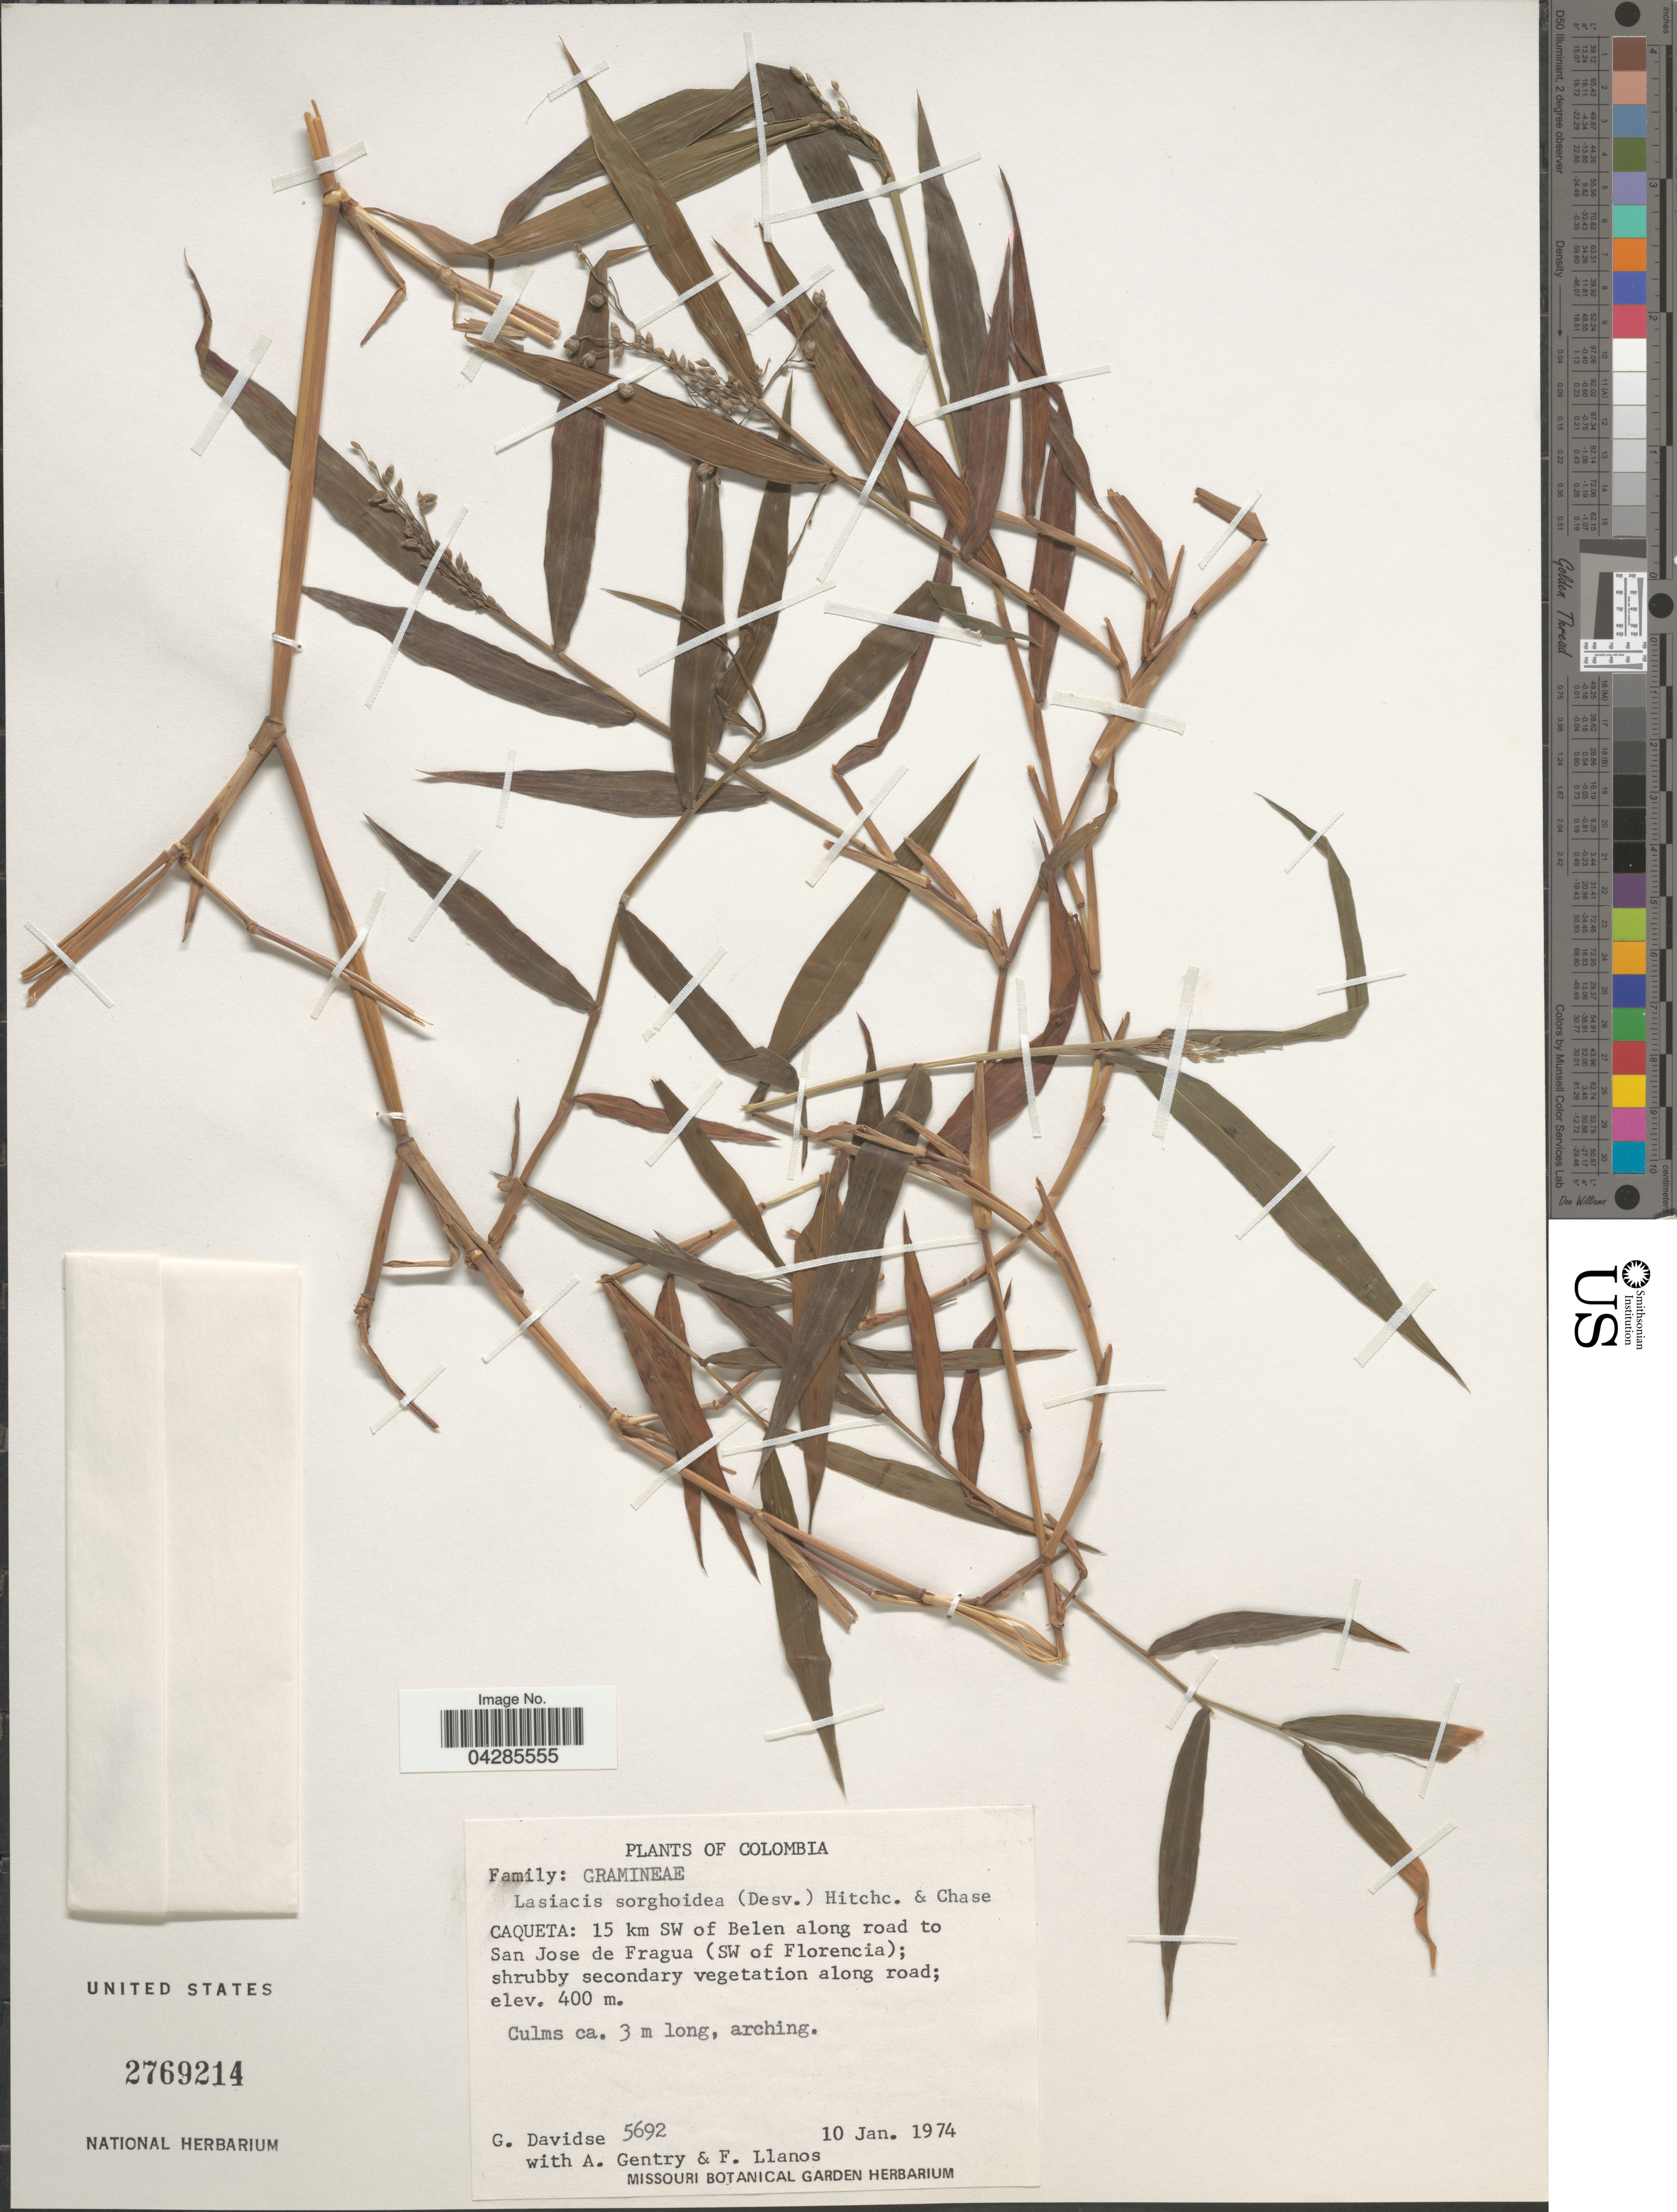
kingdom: Plantae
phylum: Tracheophyta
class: Liliopsida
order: Poales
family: Poaceae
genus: Lasiacis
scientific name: Lasiacis sorghoidea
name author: (Desv. ex Ham.) Hitchc. & Chase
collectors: G. Davidse, A. H. Gentry & F. Llanos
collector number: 5692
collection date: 1974-01-10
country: Colombia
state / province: Caquetá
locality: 15 km SW of Belen along road to San Jose de Fragua (SW of Florencia).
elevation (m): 400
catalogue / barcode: US 2769214